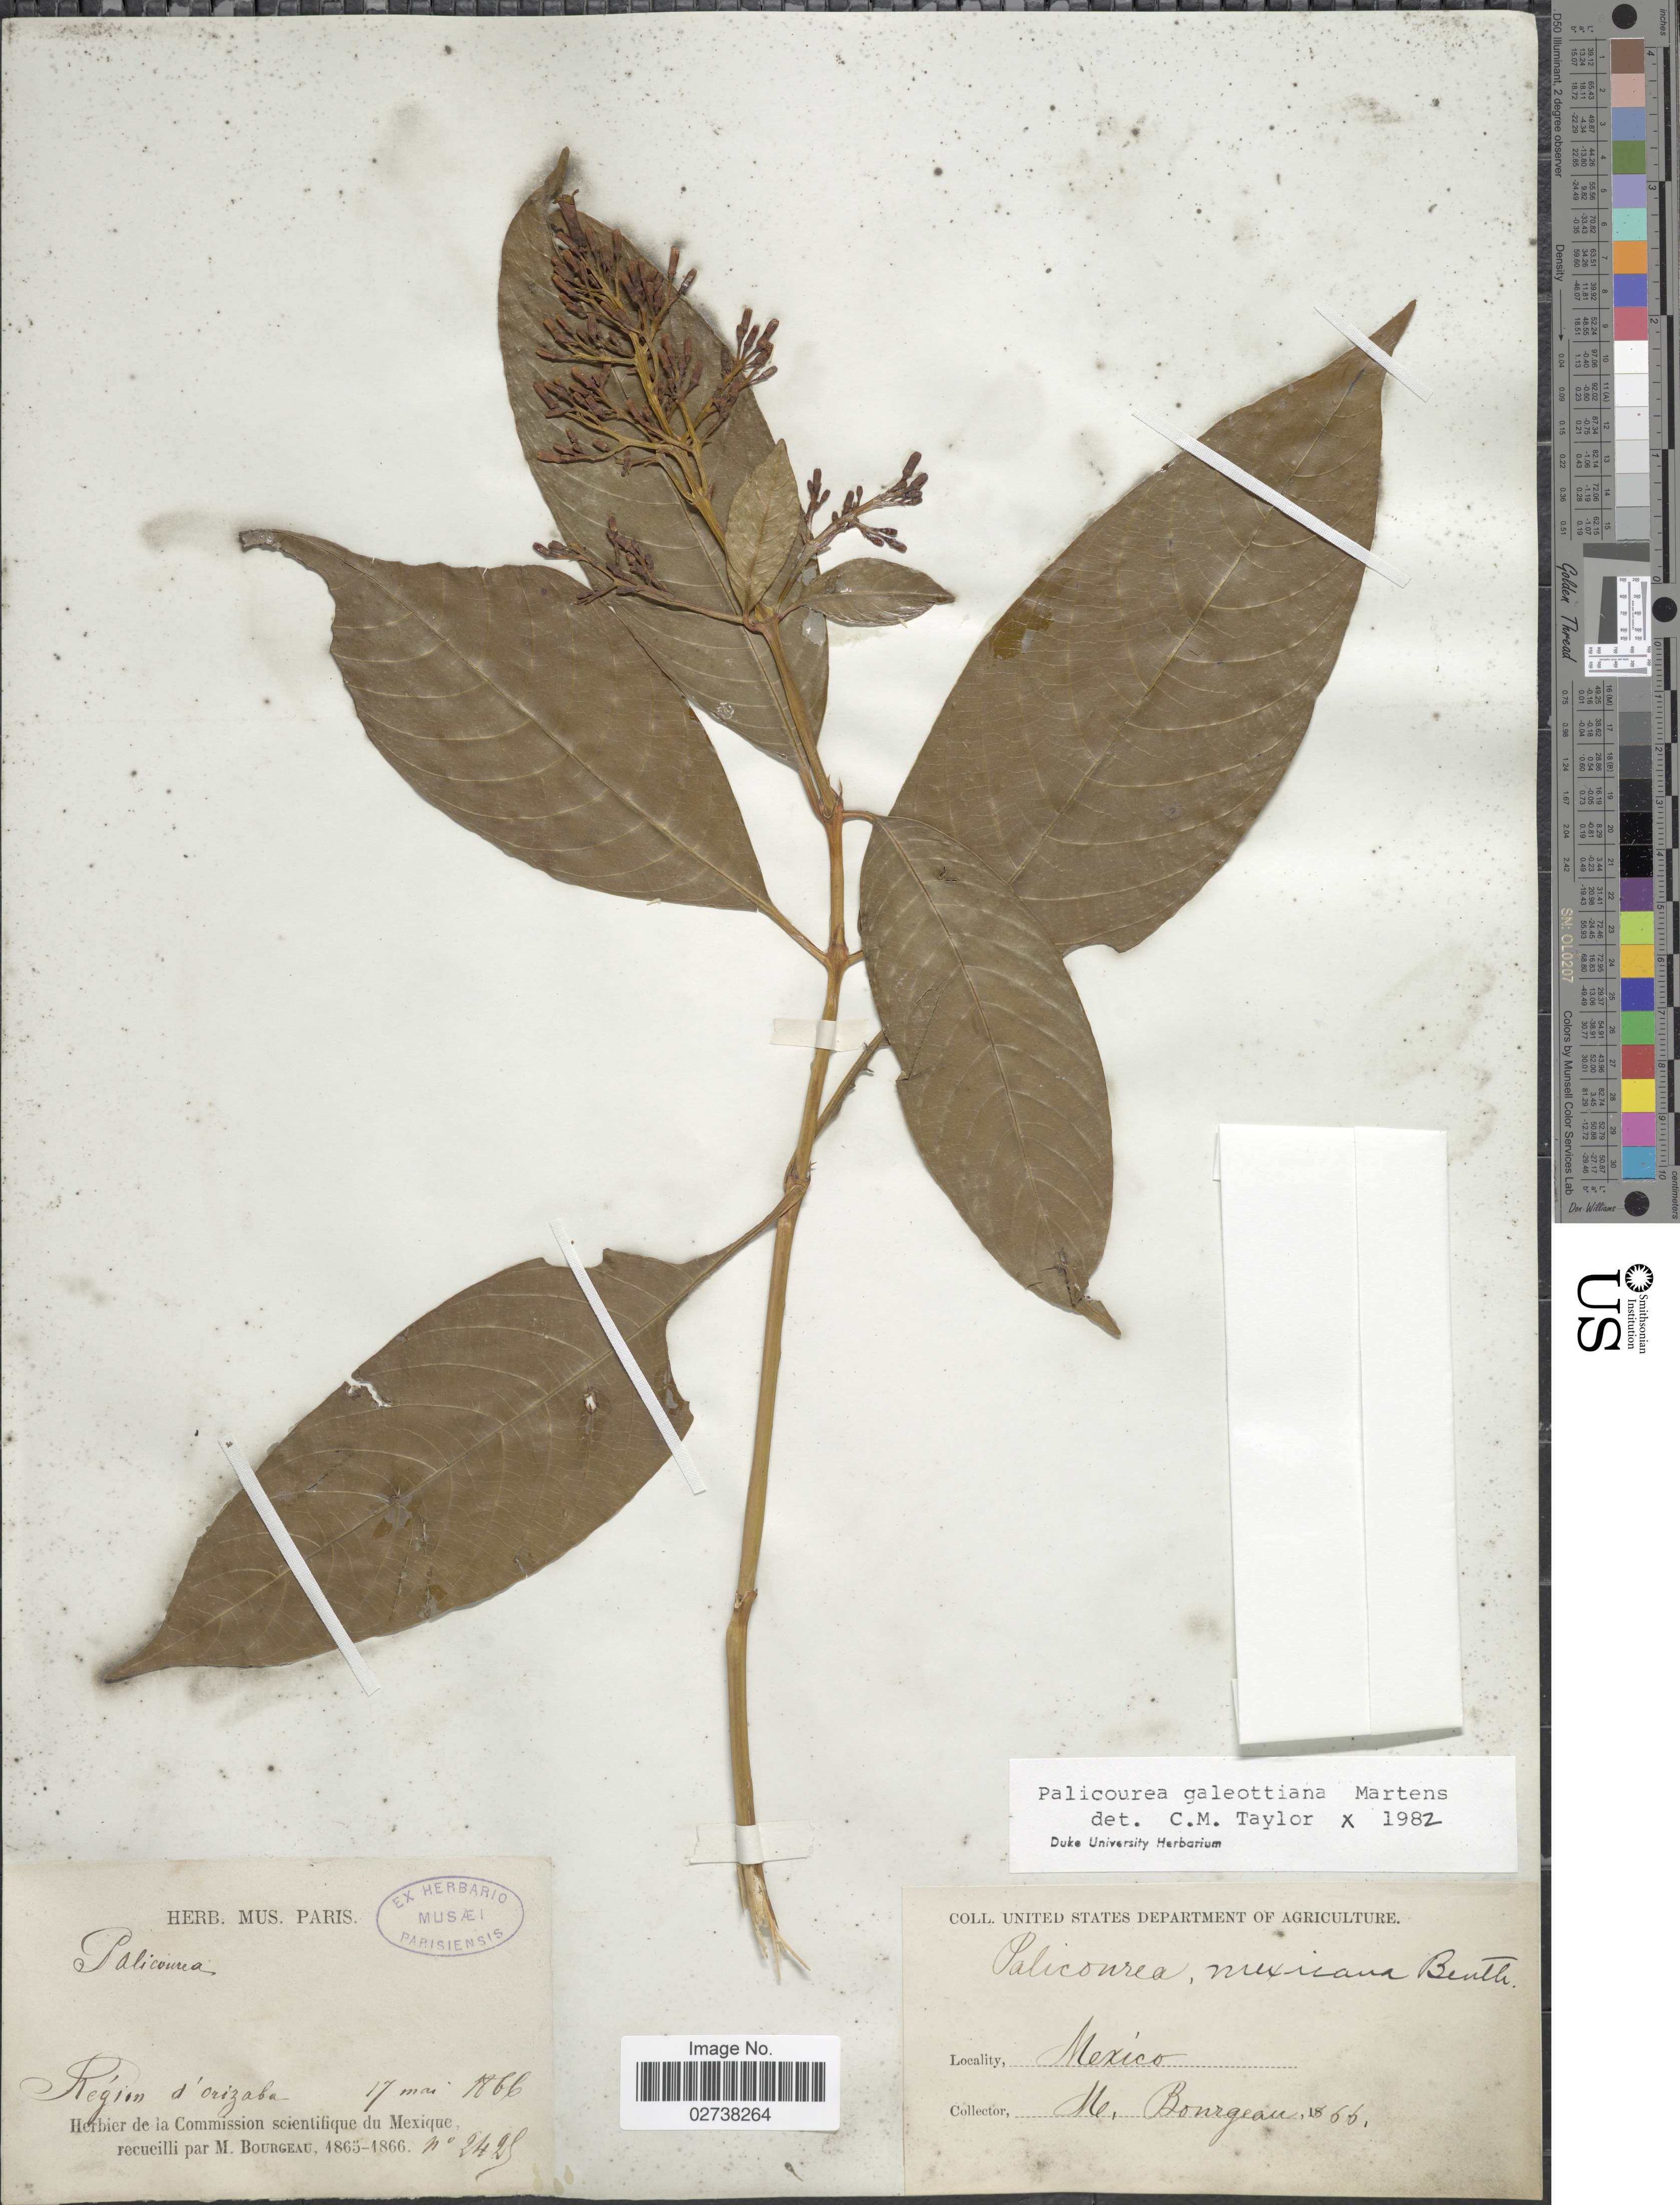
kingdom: Plantae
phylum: Tracheophyta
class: Magnoliopsida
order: Gentianales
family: Rubiaceae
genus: Palicourea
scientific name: Palicourea galeottiana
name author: M. Martens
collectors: M. Bourgeau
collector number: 2428*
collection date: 1866-05-17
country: Mexico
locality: Region d'Orizaba